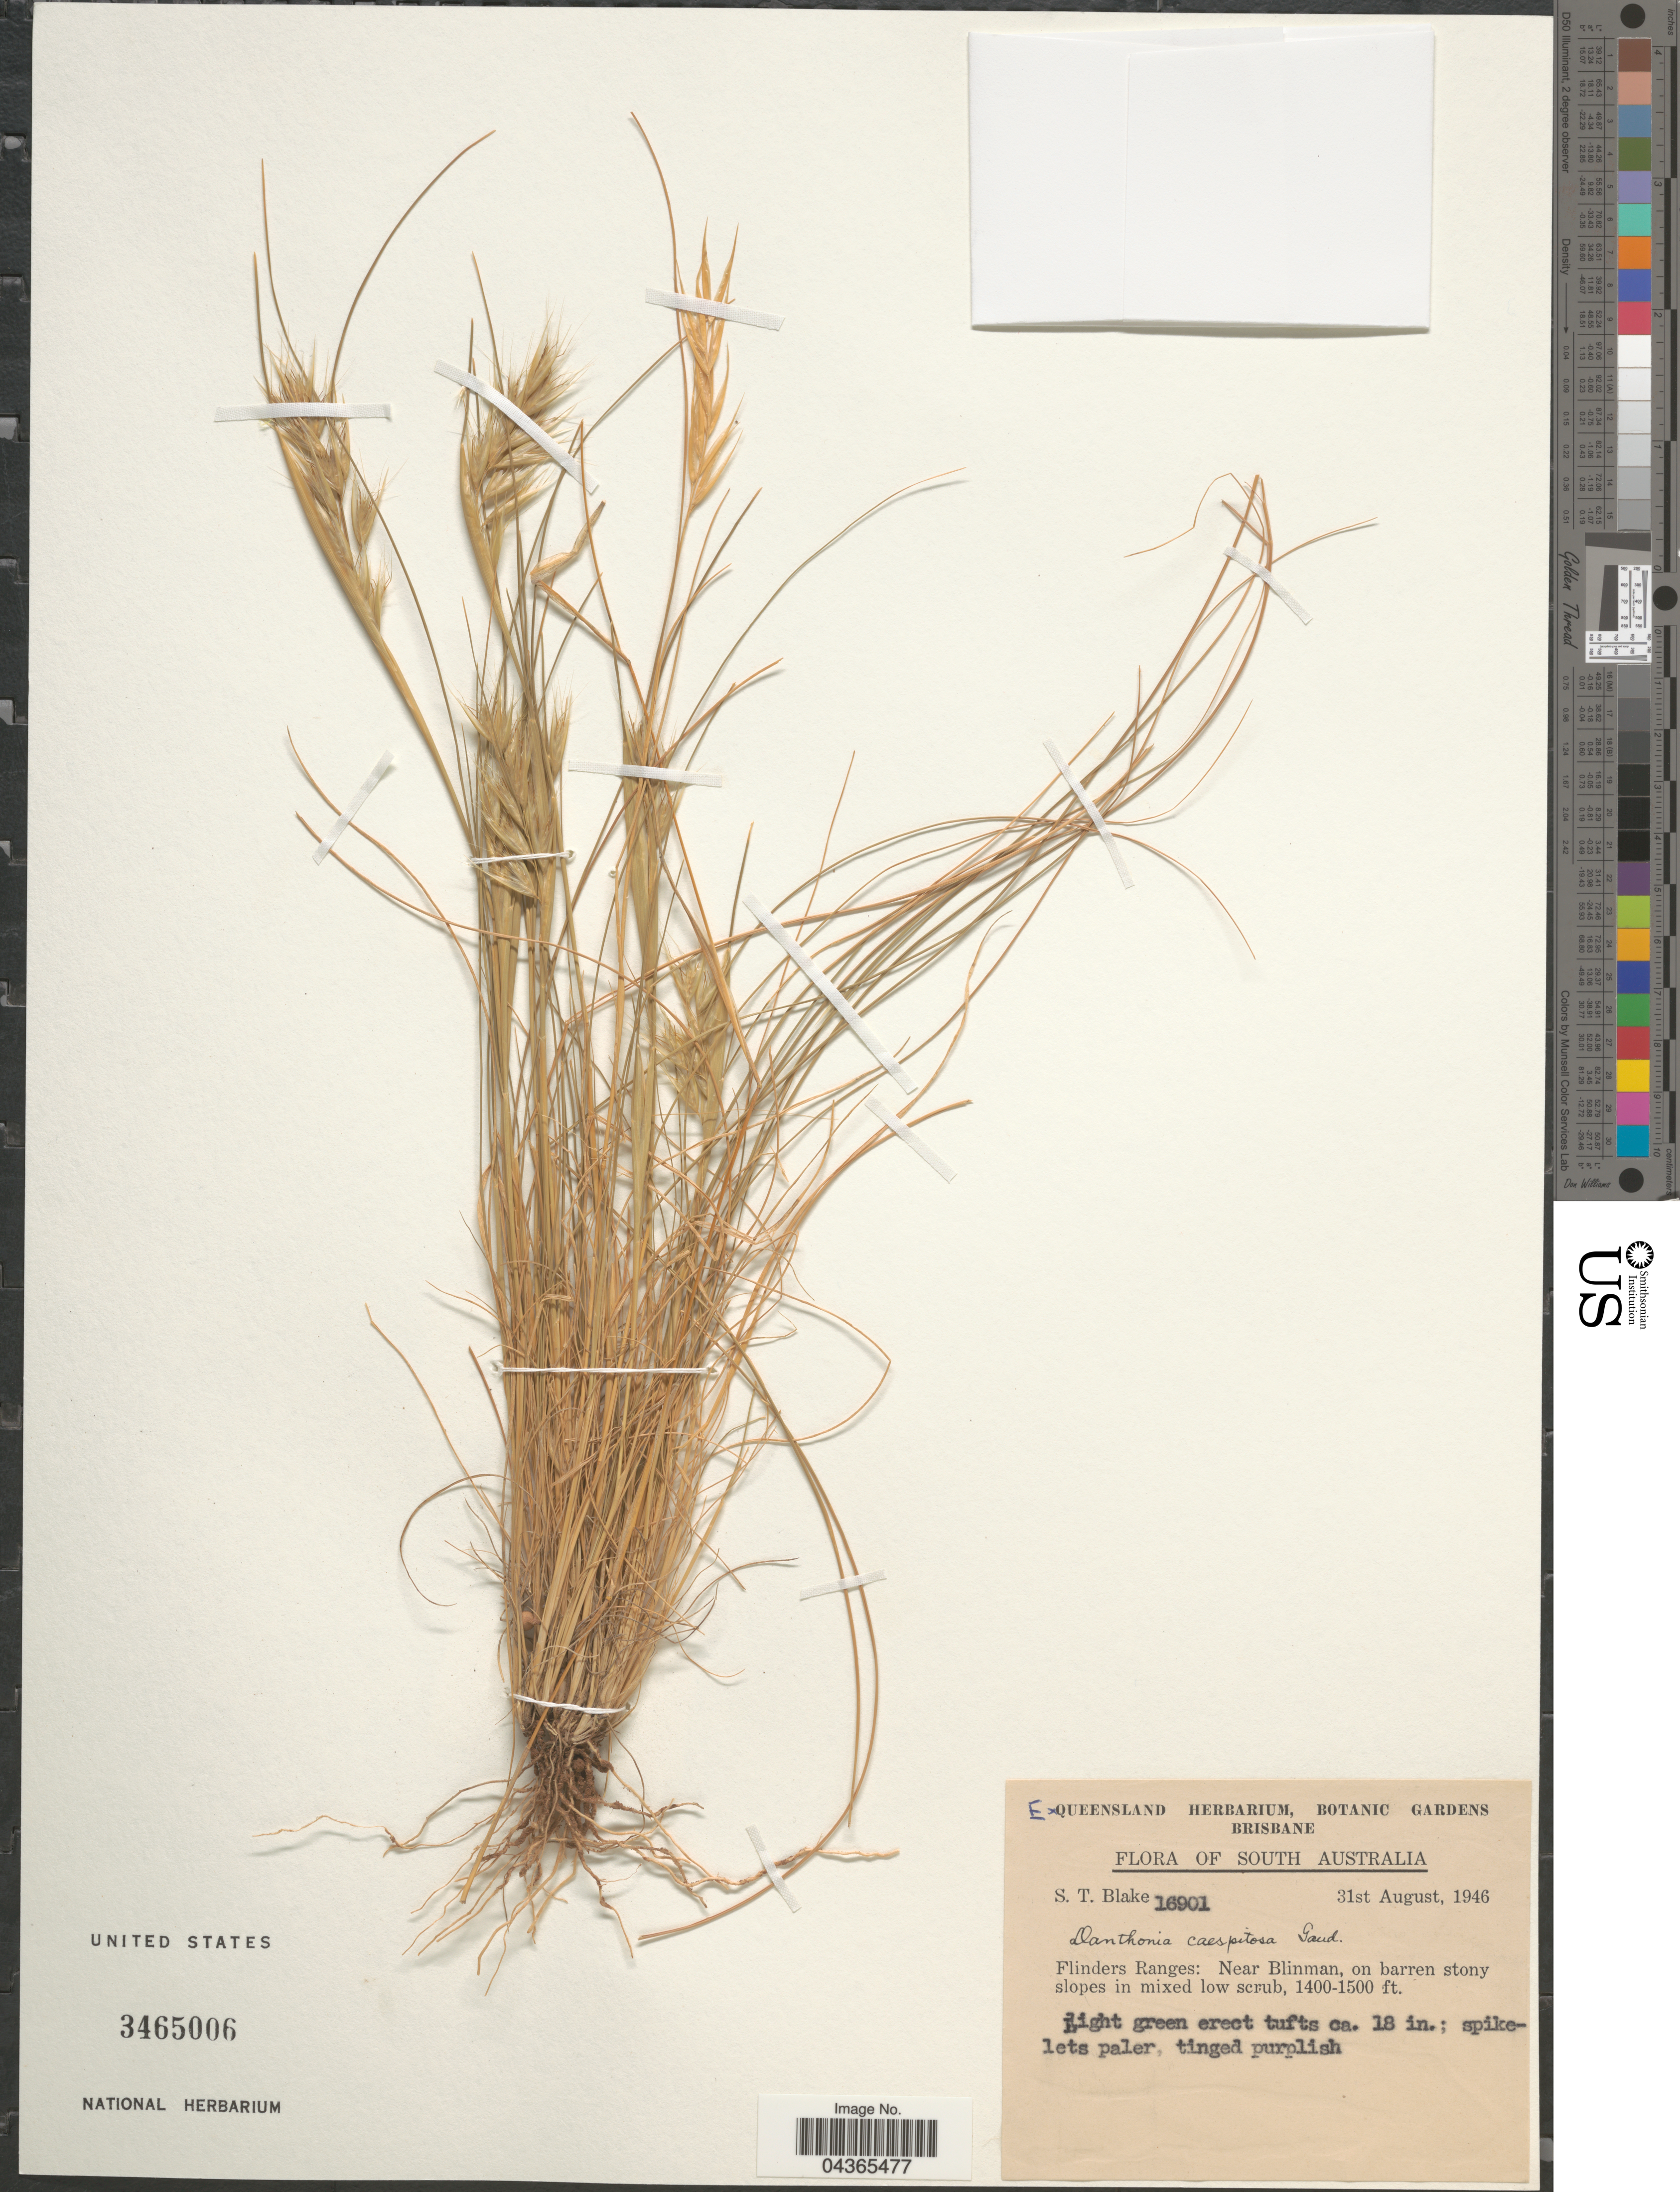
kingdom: Plantae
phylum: Tracheophyta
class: Liliopsida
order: Poales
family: Poaceae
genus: Rytidosperma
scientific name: Rytidosperma caespitosum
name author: (Gaudich.) Connor & Edgar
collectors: S. T. Blake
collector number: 16901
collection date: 1946-08-31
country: Australia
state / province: South Australia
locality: Flinders Ranges: Near Blinman, on barren stony slopes in mixed low scrub.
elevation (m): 427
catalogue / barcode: US 3465006